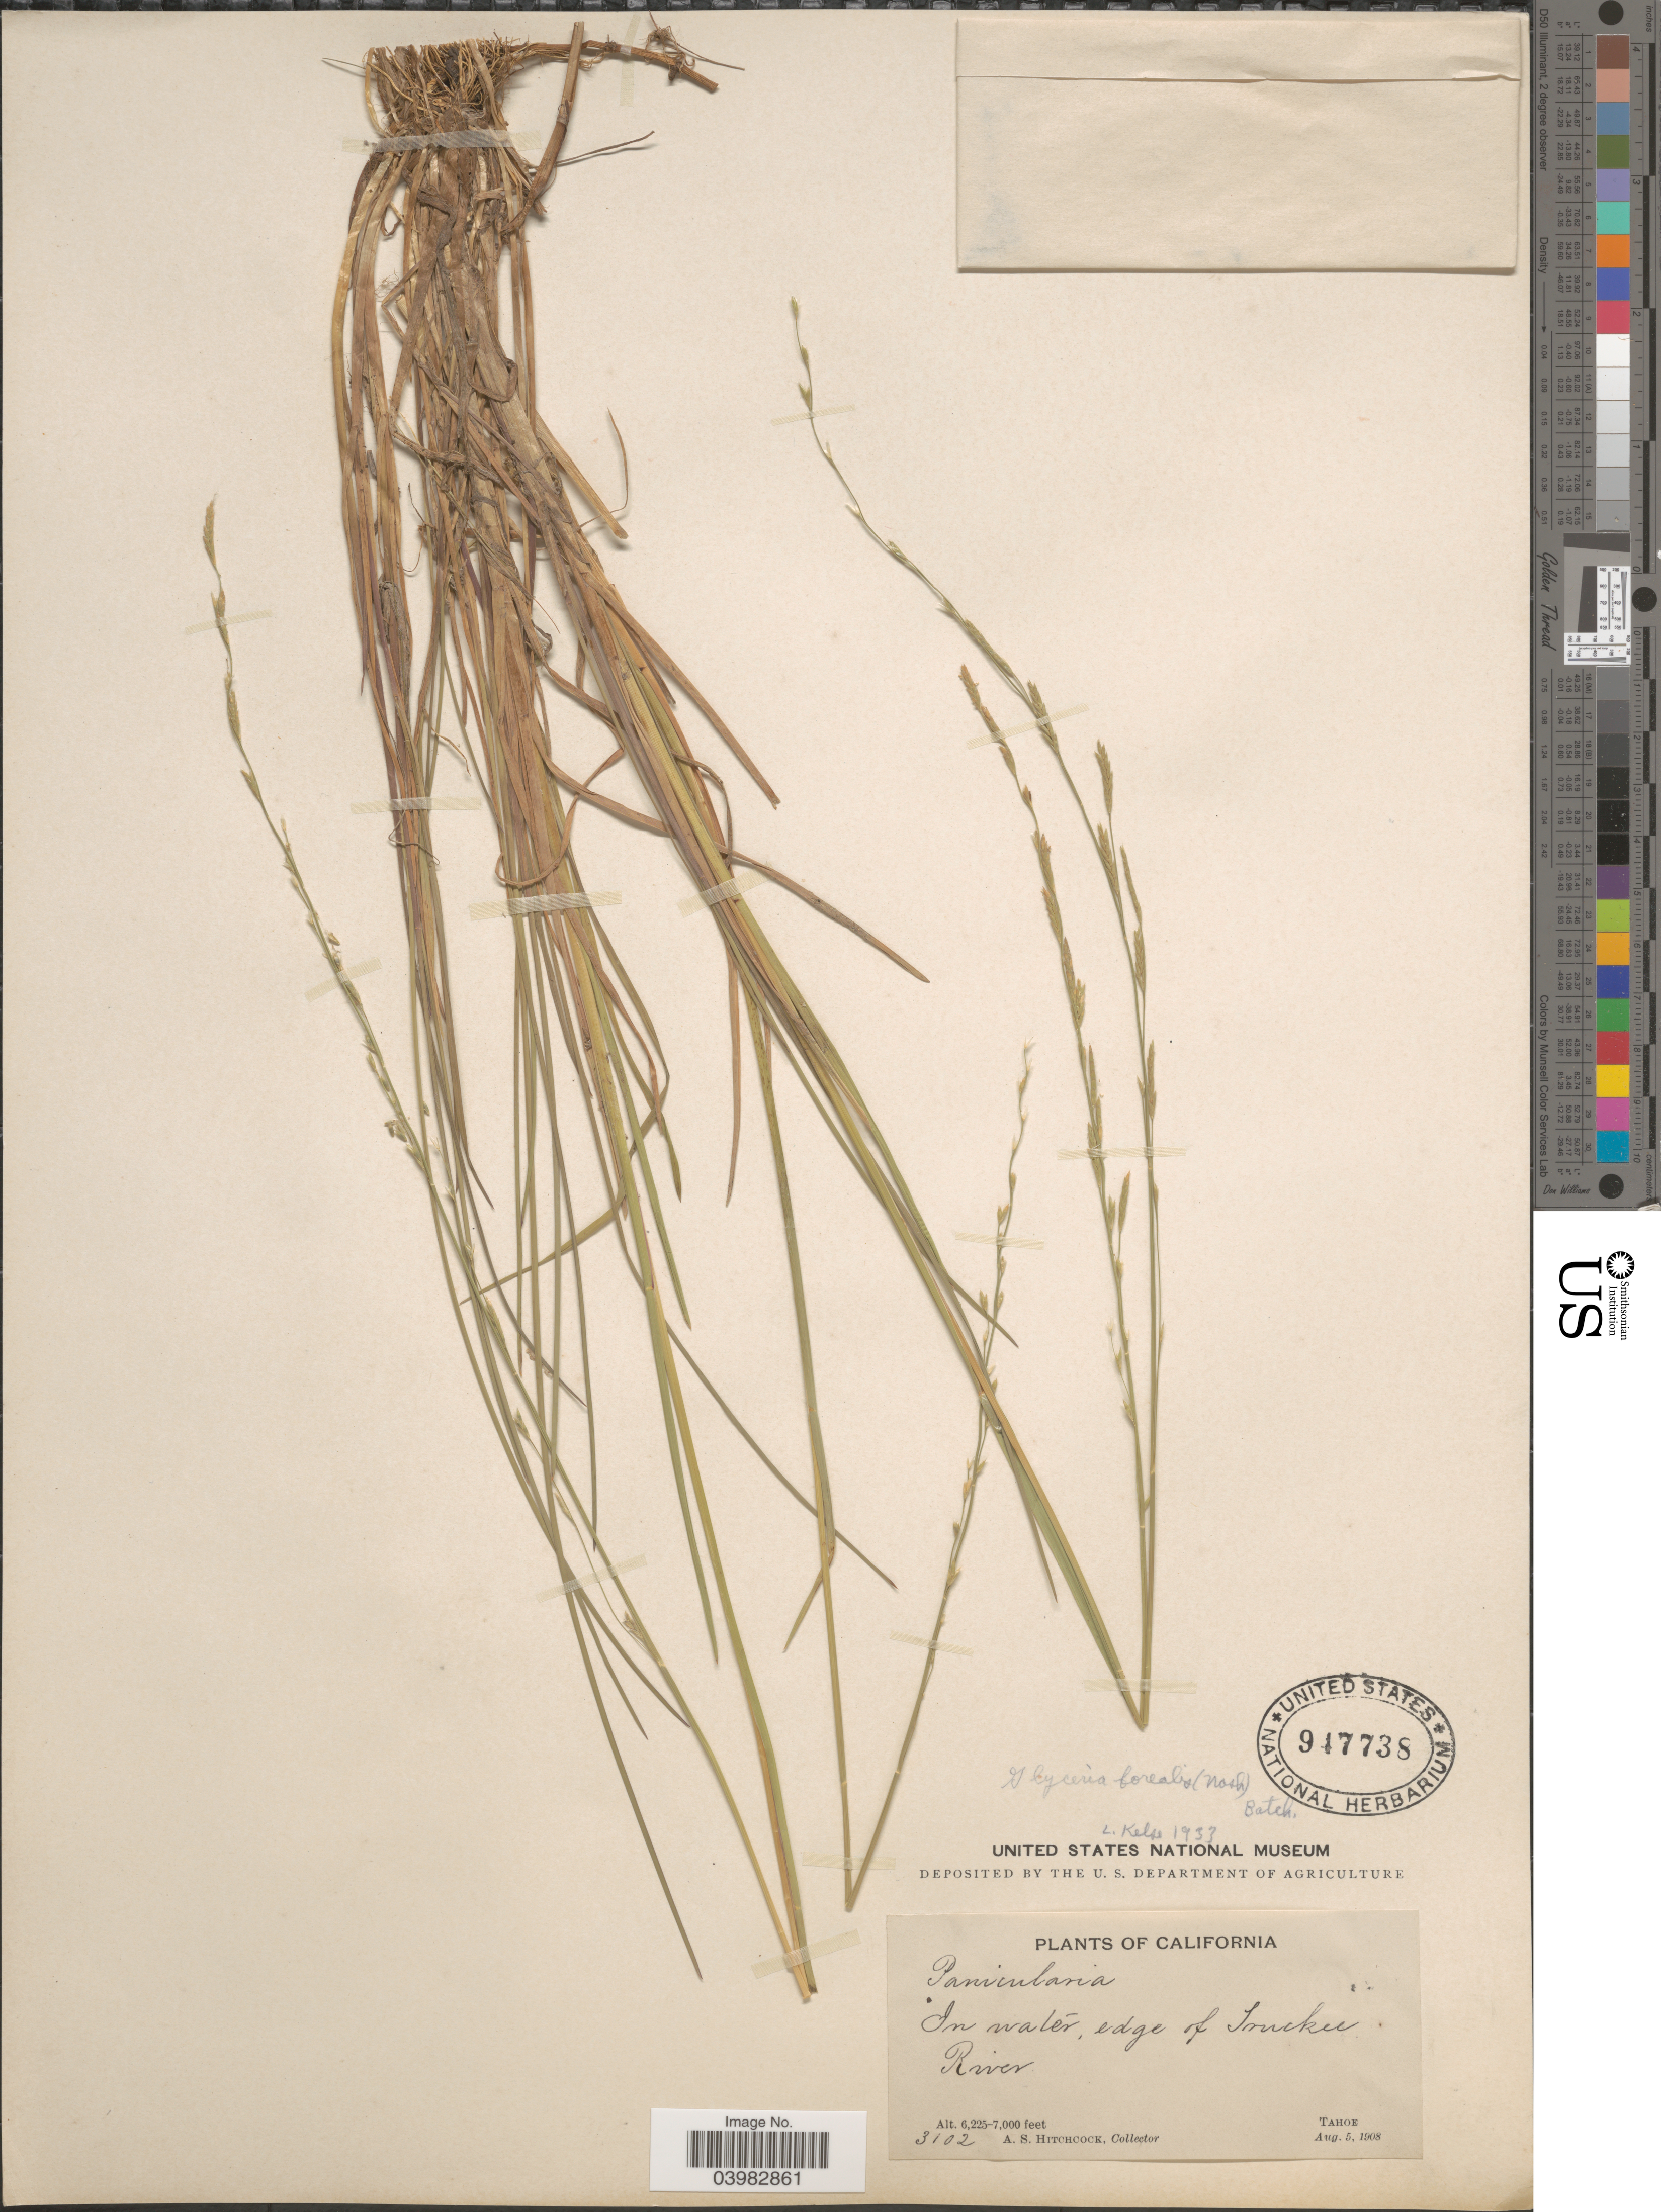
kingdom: Plantae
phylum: Tracheophyta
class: Liliopsida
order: Poales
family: Poaceae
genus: Glyceria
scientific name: Glyceria borealis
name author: (Nash) Batchelder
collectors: A. S. Hitchcock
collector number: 3102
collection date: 1908-08-05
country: United States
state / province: California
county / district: Nevada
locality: In water, edge of Truckee River. Tahoe.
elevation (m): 1897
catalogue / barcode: US 947738